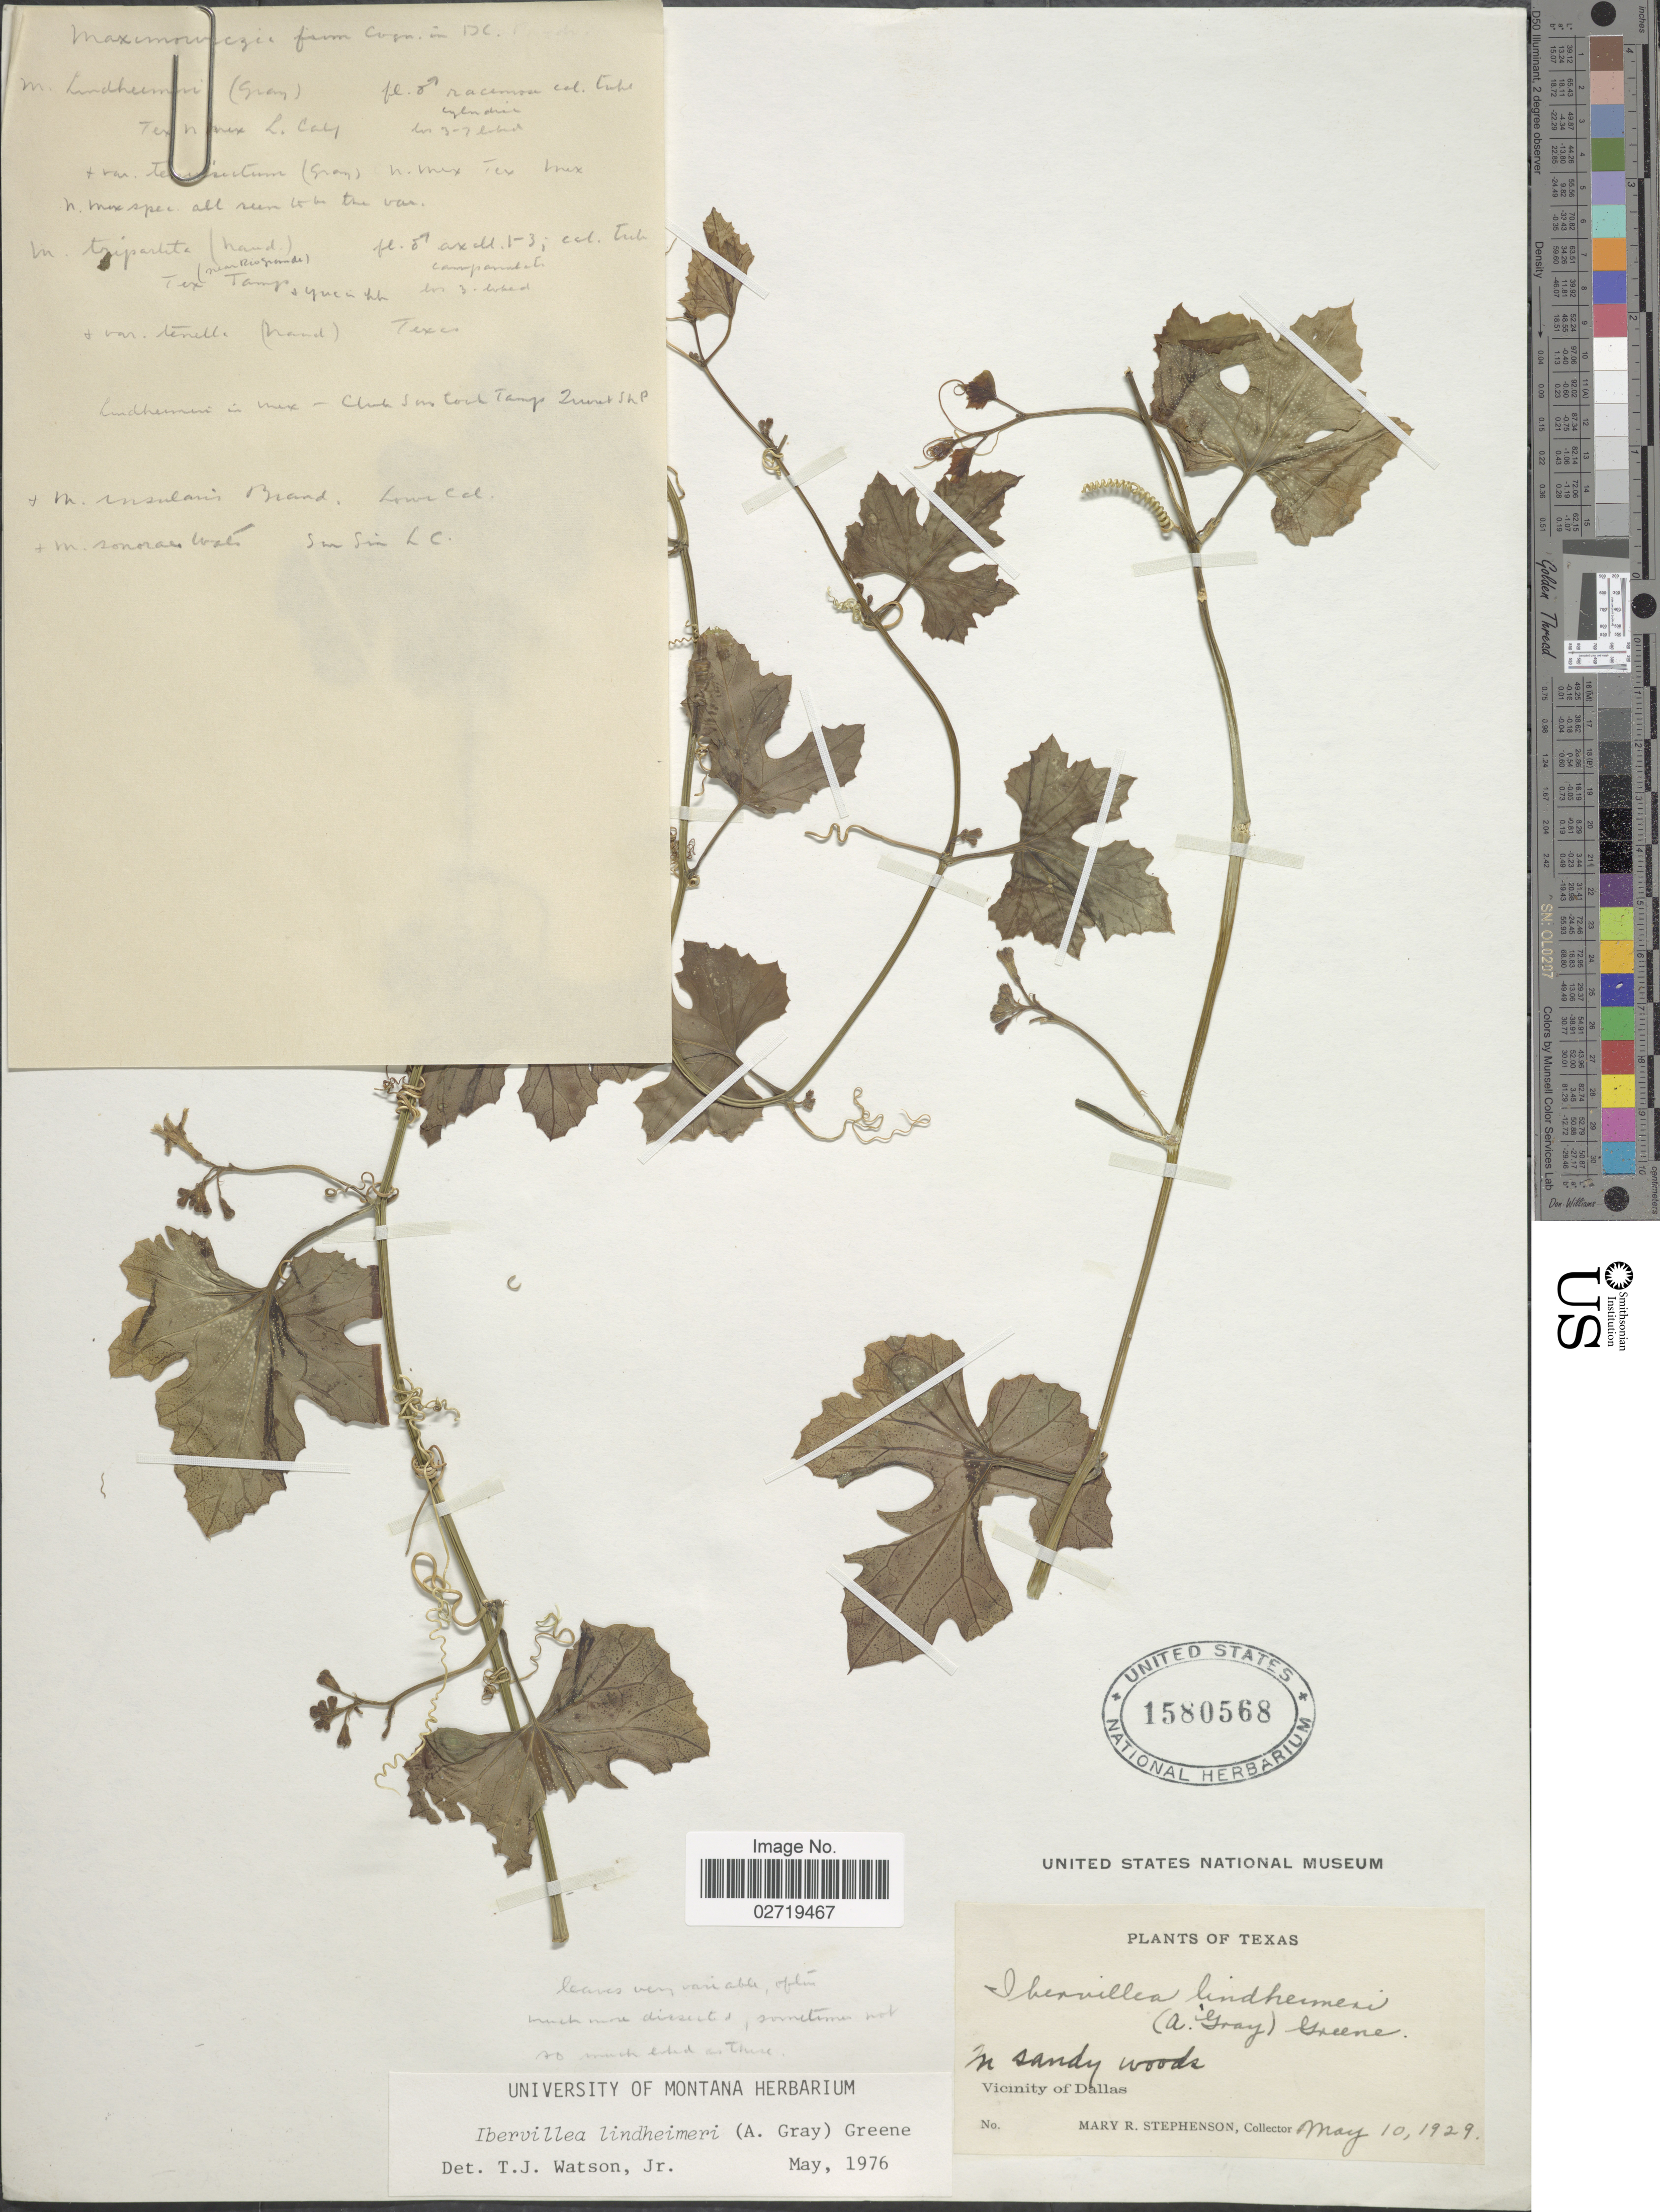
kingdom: Plantae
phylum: Tracheophyta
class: Magnoliopsida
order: Cucurbitales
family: Cucurbitaceae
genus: Ibervillea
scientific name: Ibervillea lindheimeri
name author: (A. Gray) Greene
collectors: M. Stephenson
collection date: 1929-05-10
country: United States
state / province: Texas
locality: In sandy woods, Vicinity of Dallas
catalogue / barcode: US 1580568